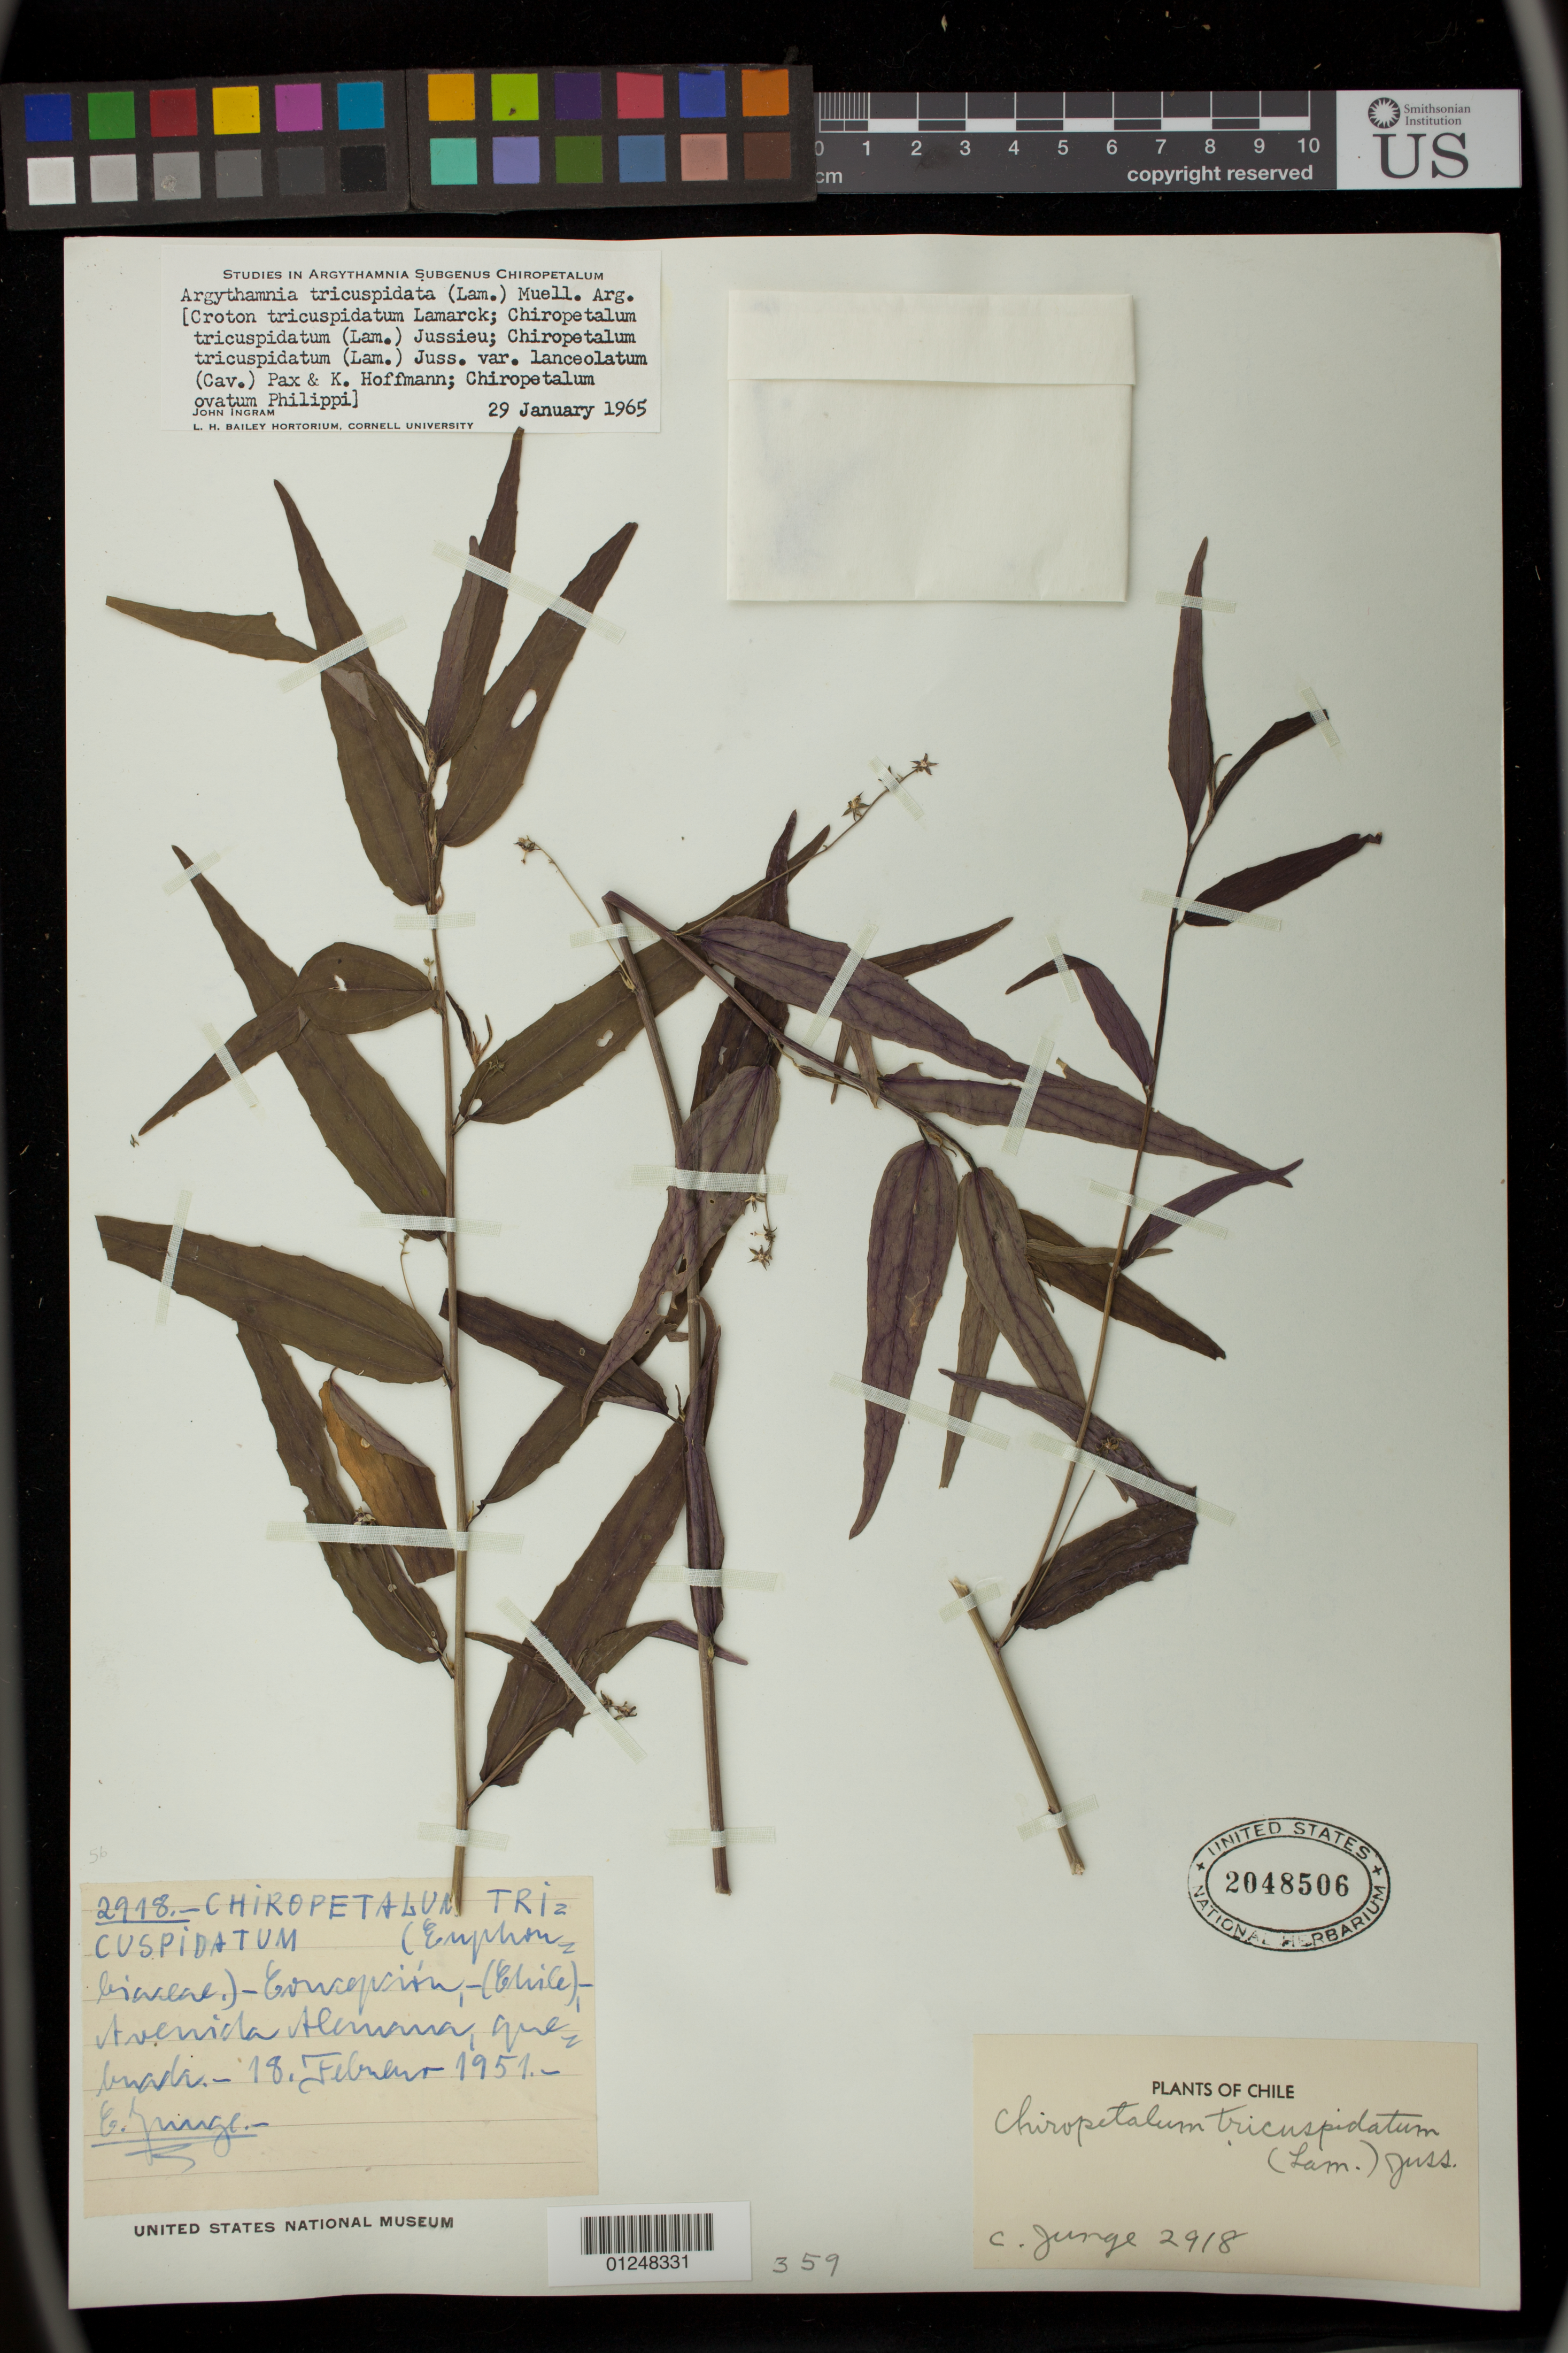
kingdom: Plantae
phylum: Tracheophyta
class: Magnoliopsida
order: Malpighiales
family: Euphorbiaceae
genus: Argythamnia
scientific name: Argythamnia tricuspidata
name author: (Lam.) Müll. Arg.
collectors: C. Junge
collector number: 2918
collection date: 1951-02-18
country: Chile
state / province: Bio-Bío (VIII)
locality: Concepción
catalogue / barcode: US 2048506